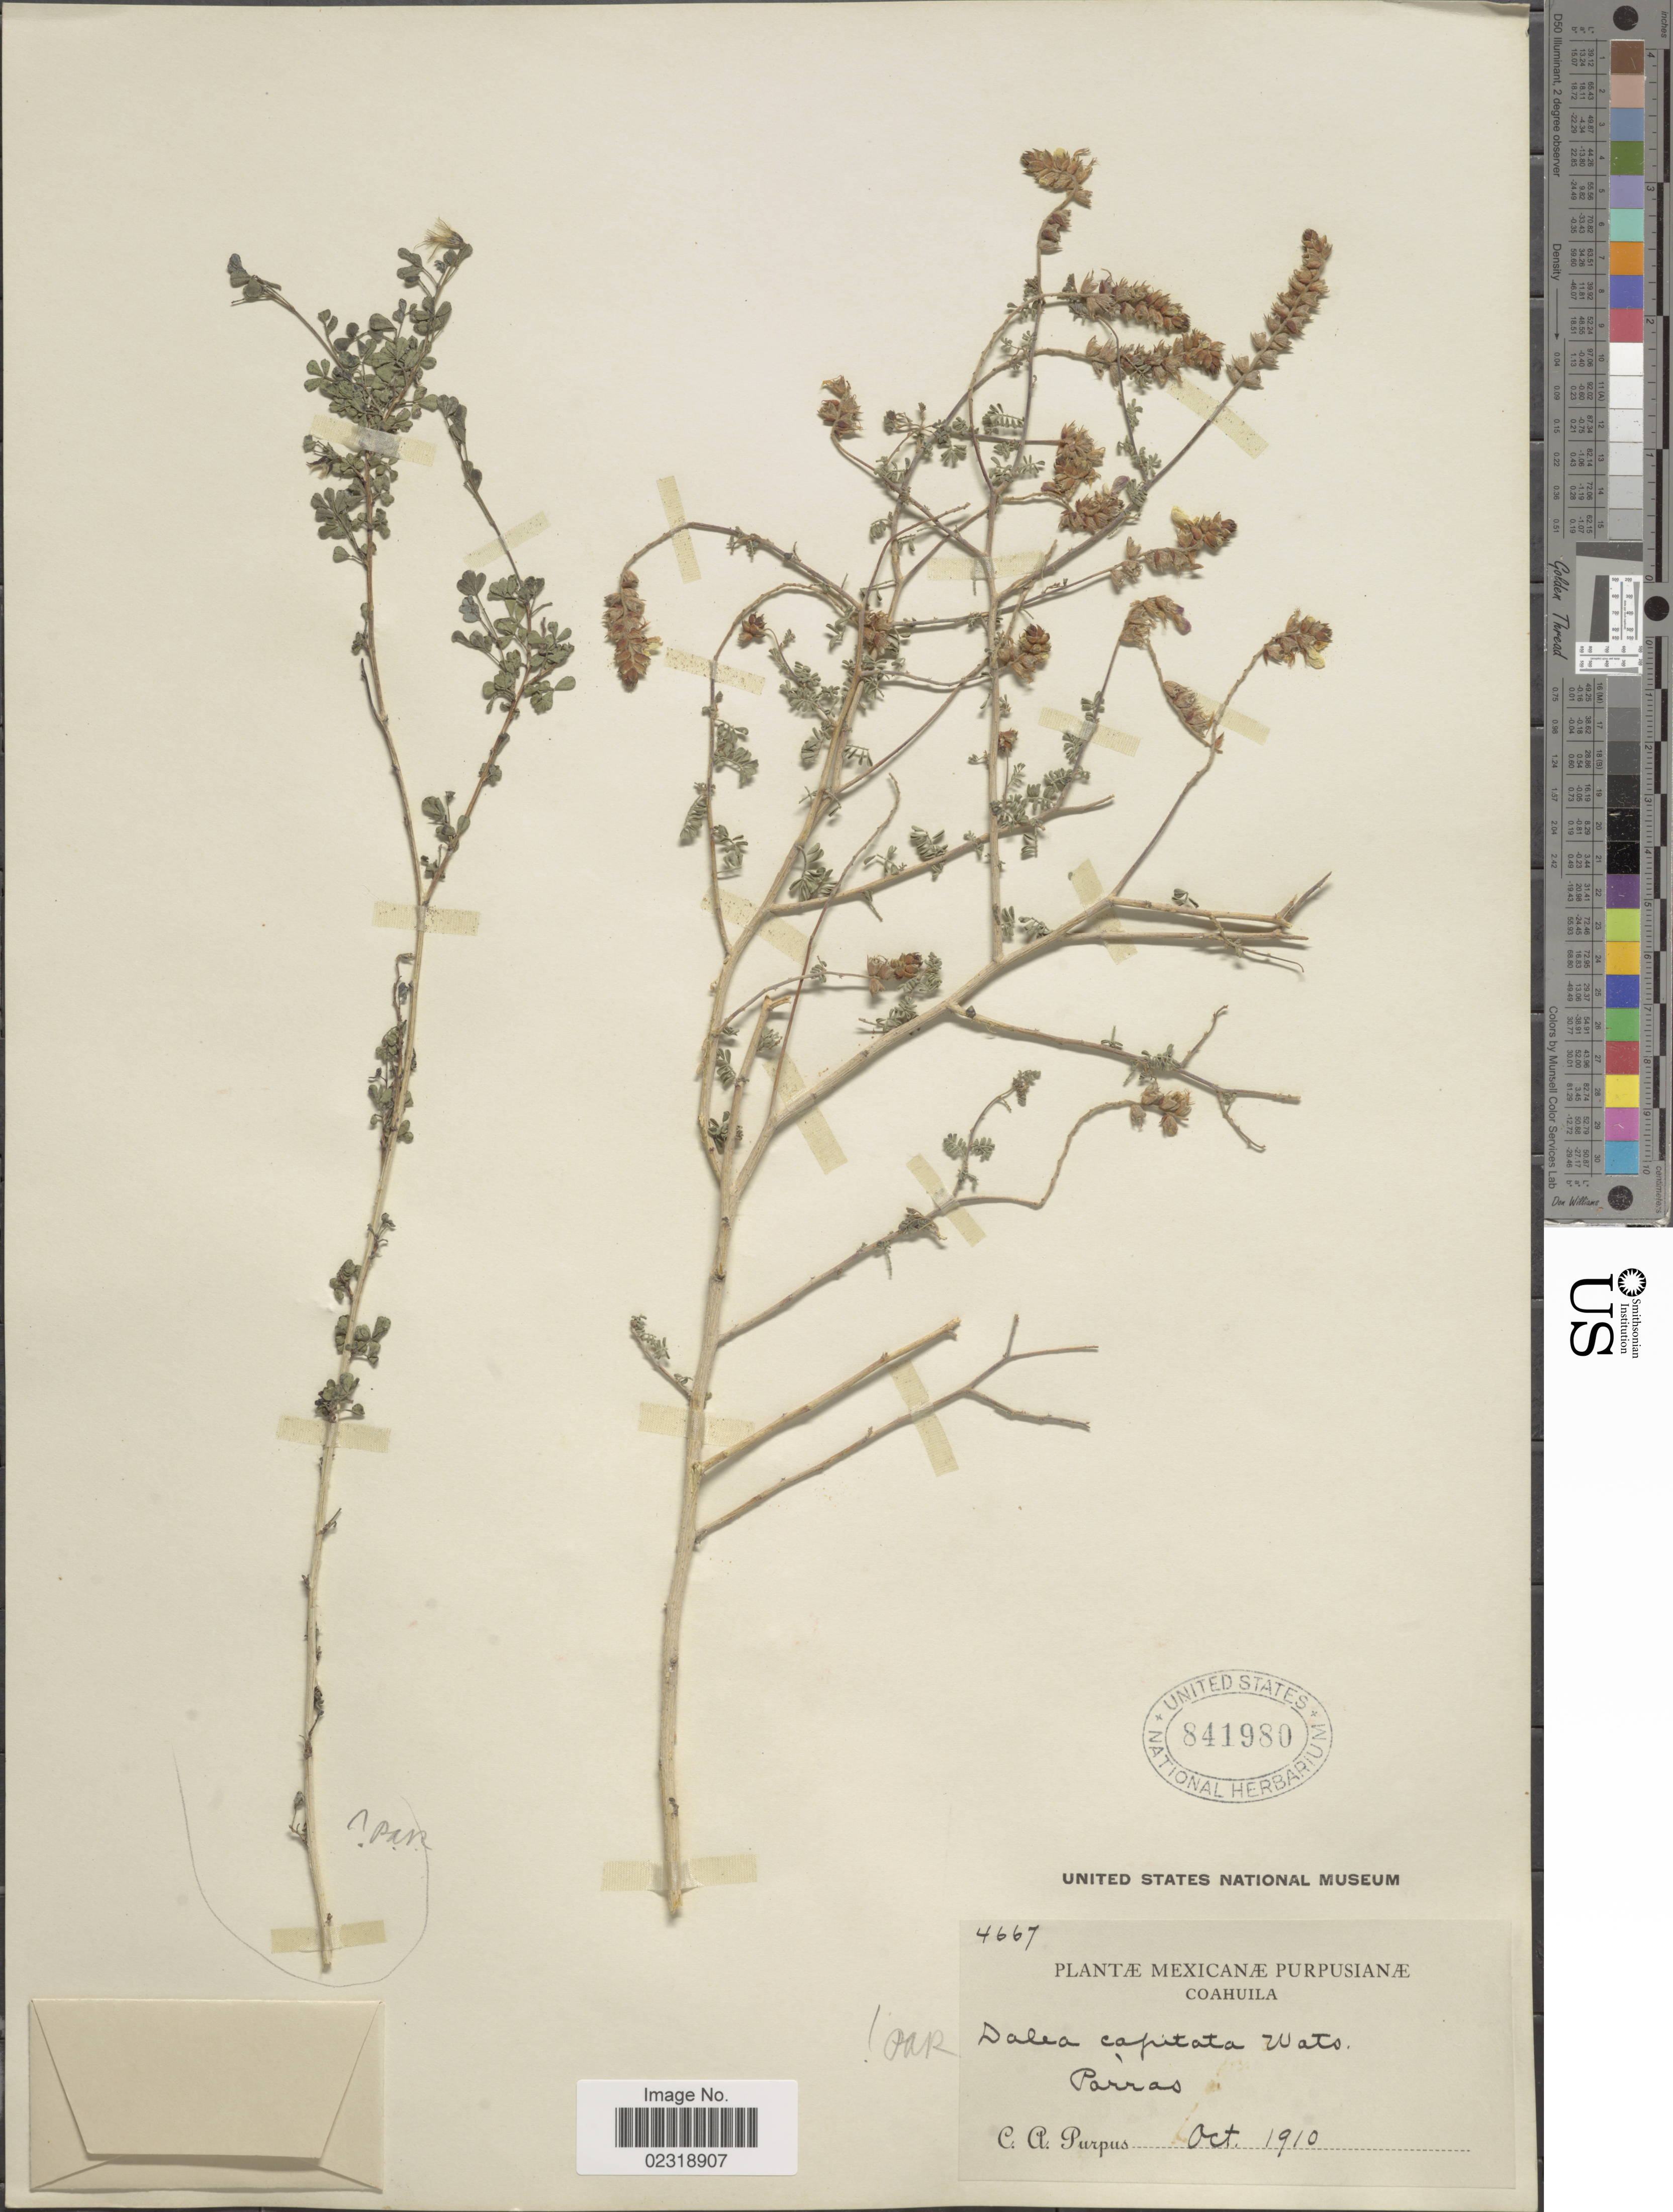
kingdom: Plantae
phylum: Tracheophyta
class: Magnoliopsida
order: Fabales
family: Fabaceae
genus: Dalea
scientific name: Dalea capitata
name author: S. Watson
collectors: C. A. Purpus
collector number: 4667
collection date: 1910-10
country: Mexico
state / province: Coahuila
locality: Parras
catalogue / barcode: US 841980